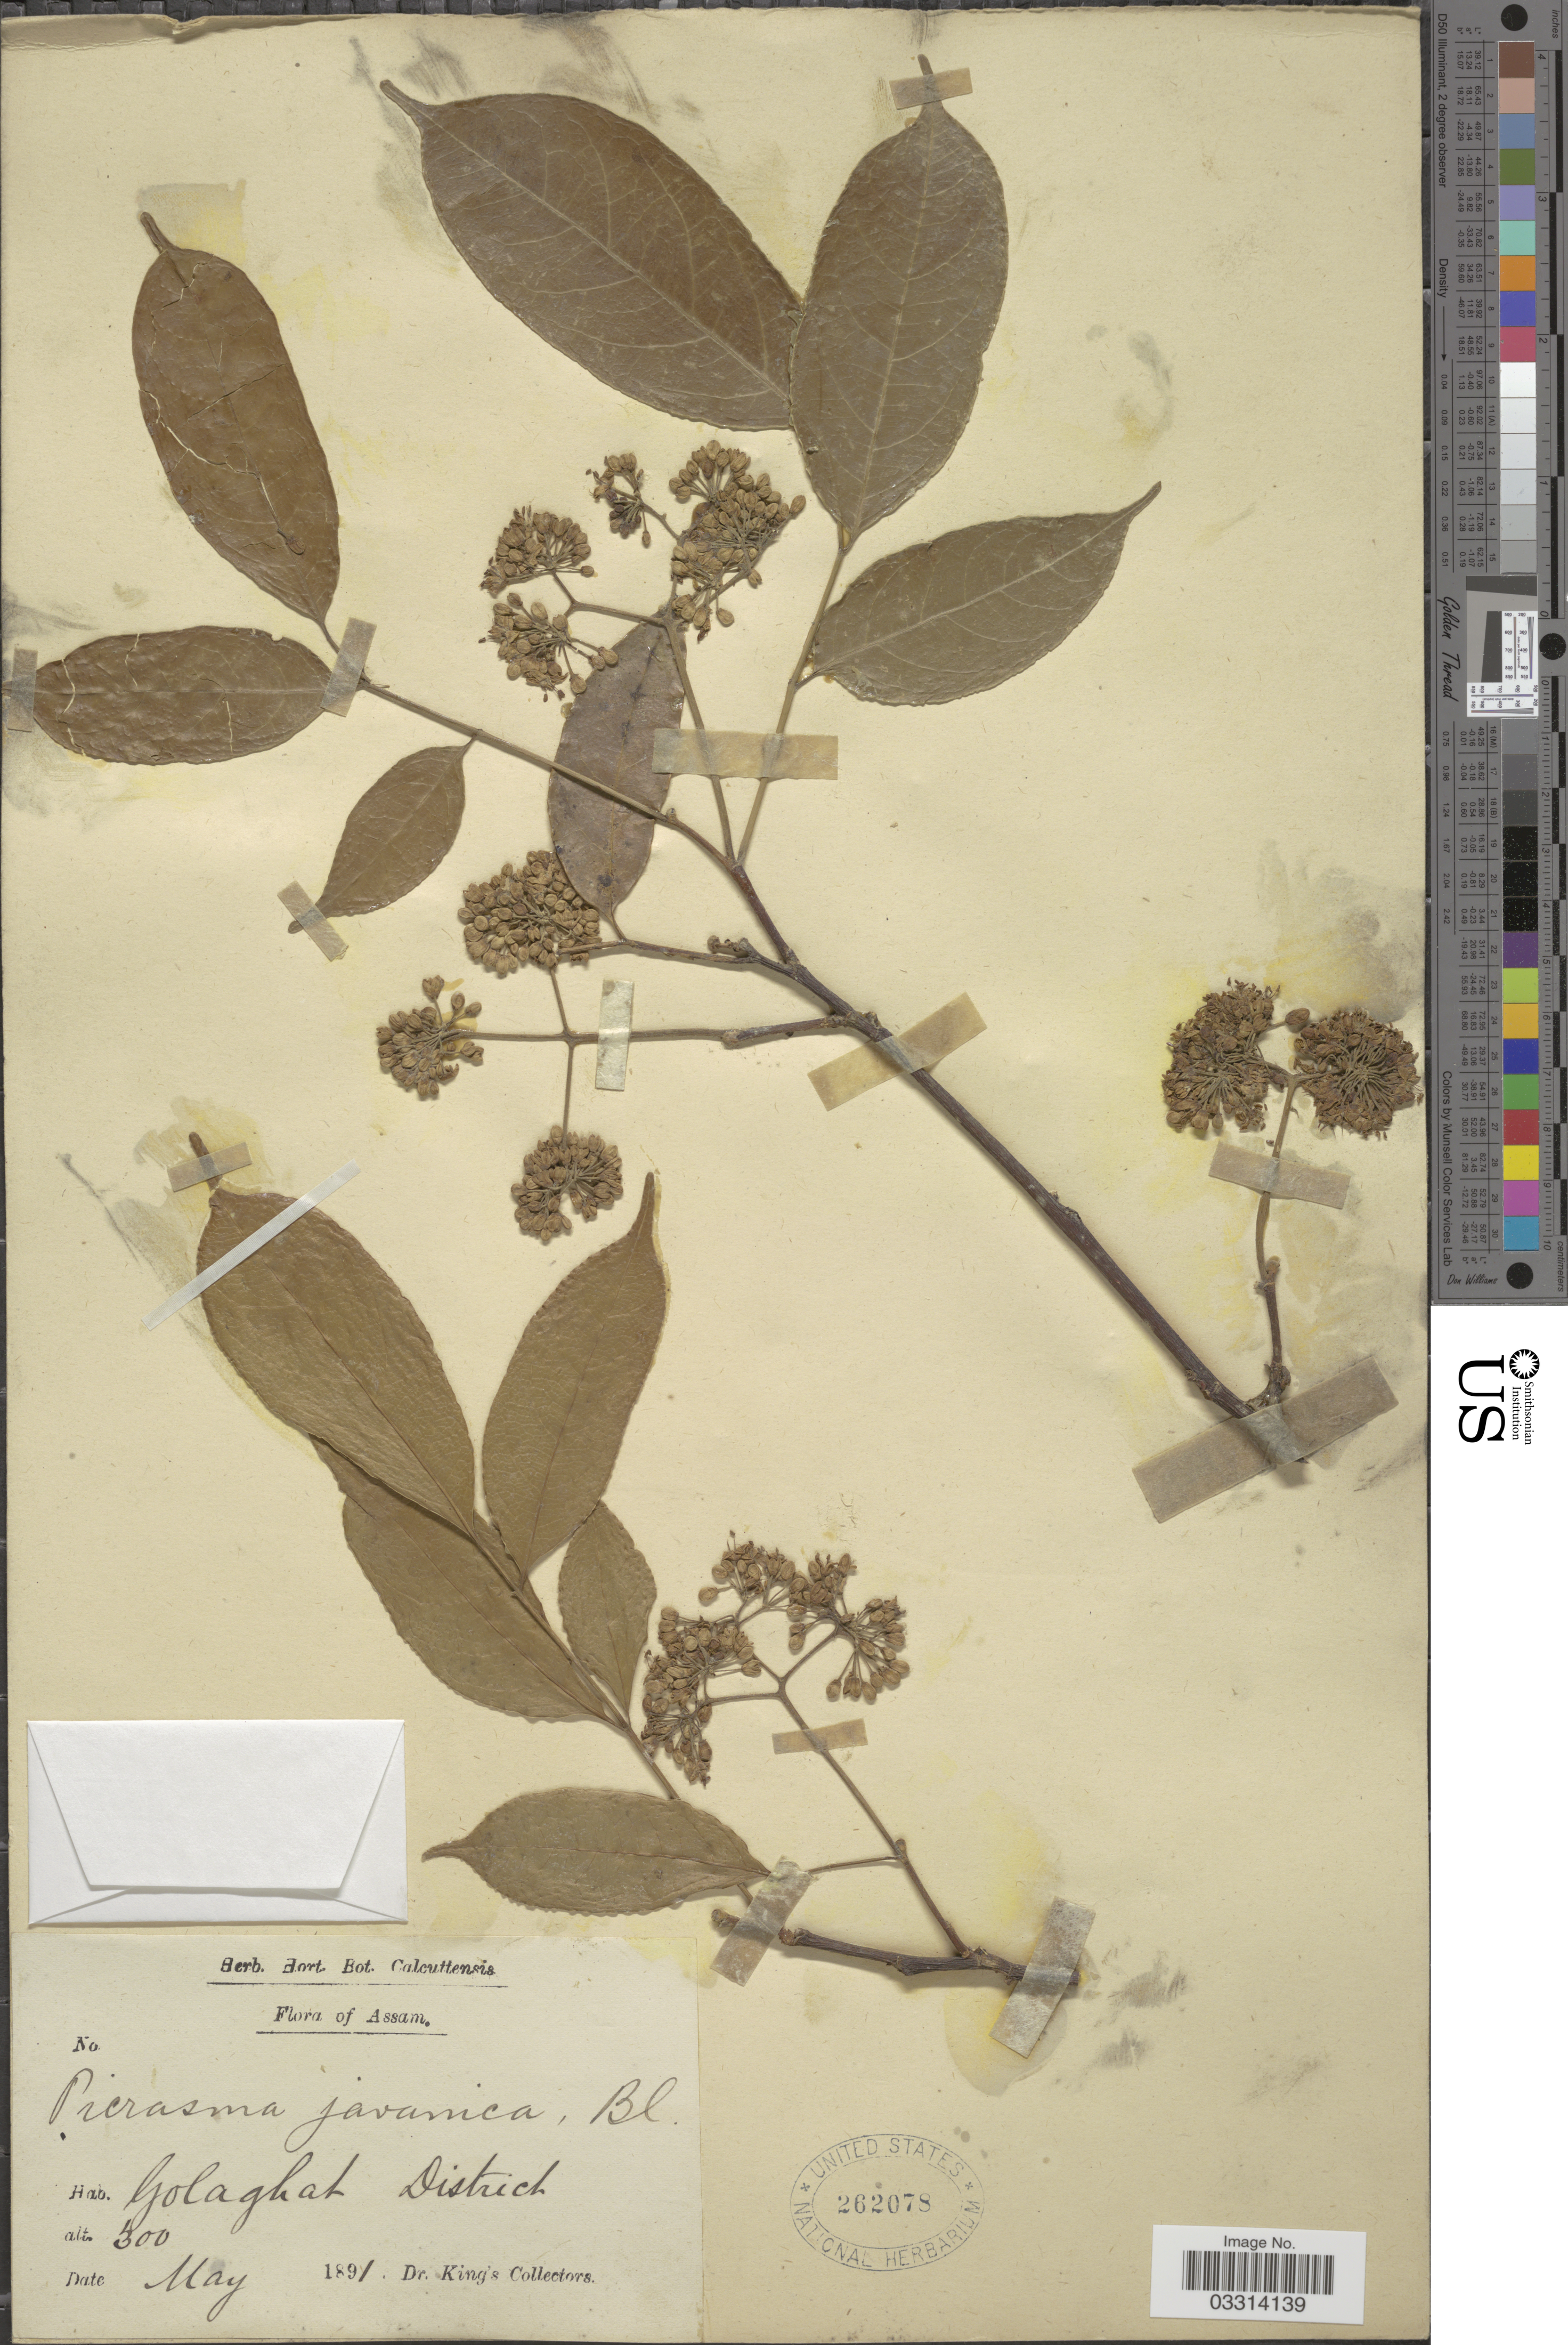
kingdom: Plantae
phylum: Tracheophyta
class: Magnoliopsida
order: Sapindales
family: Simaroubaceae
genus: Picrasma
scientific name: Picrasma javanica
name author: Blume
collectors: Dr. King's collector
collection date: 1891-05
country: India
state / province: Assam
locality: Golaghat District.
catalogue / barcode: US 262078